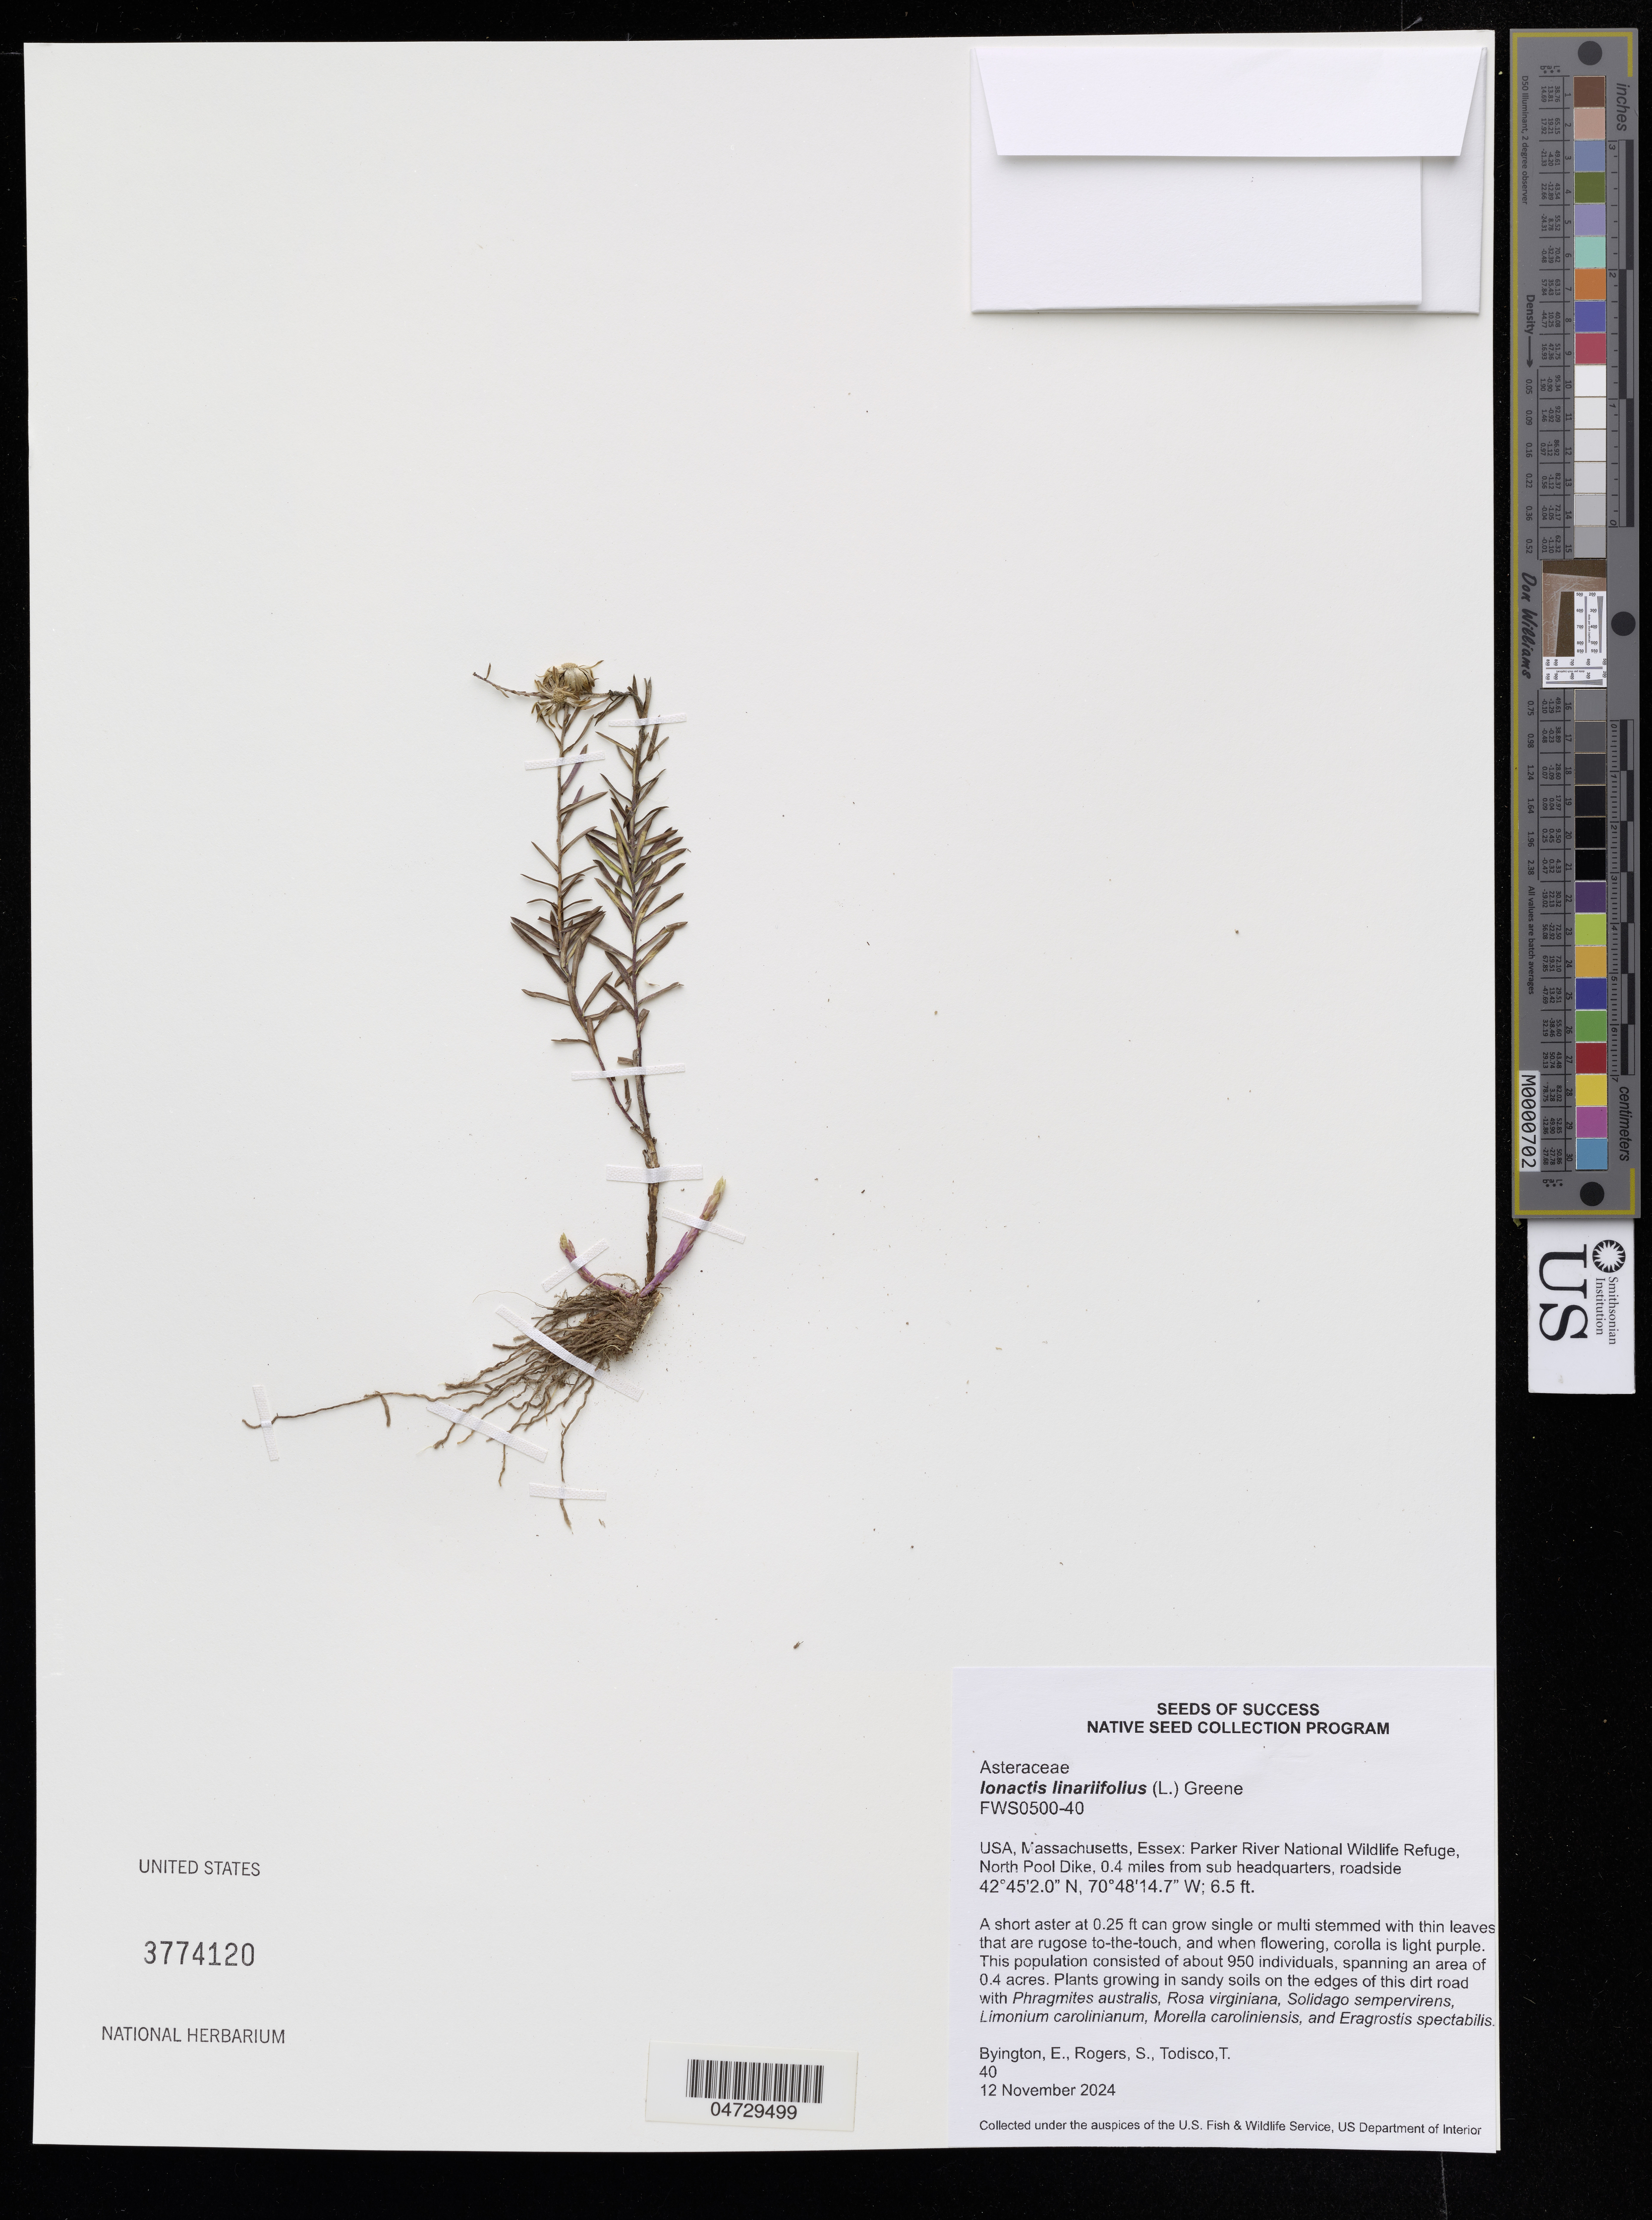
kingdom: Plantae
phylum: Tracheophyta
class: Magnoliopsida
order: Asterales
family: Asteraceae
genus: Ionactis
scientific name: Ionactis linariifolia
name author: (L.) Greene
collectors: E. Byington, S. Rogers & T. Todisco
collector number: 40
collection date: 2024-11-12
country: United States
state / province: Massachusetts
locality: Essex: Parker River National Wildlife Refuge, North Pool Dike, 0.4 miles from sub headquarters, roadside.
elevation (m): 2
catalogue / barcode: US 3774120